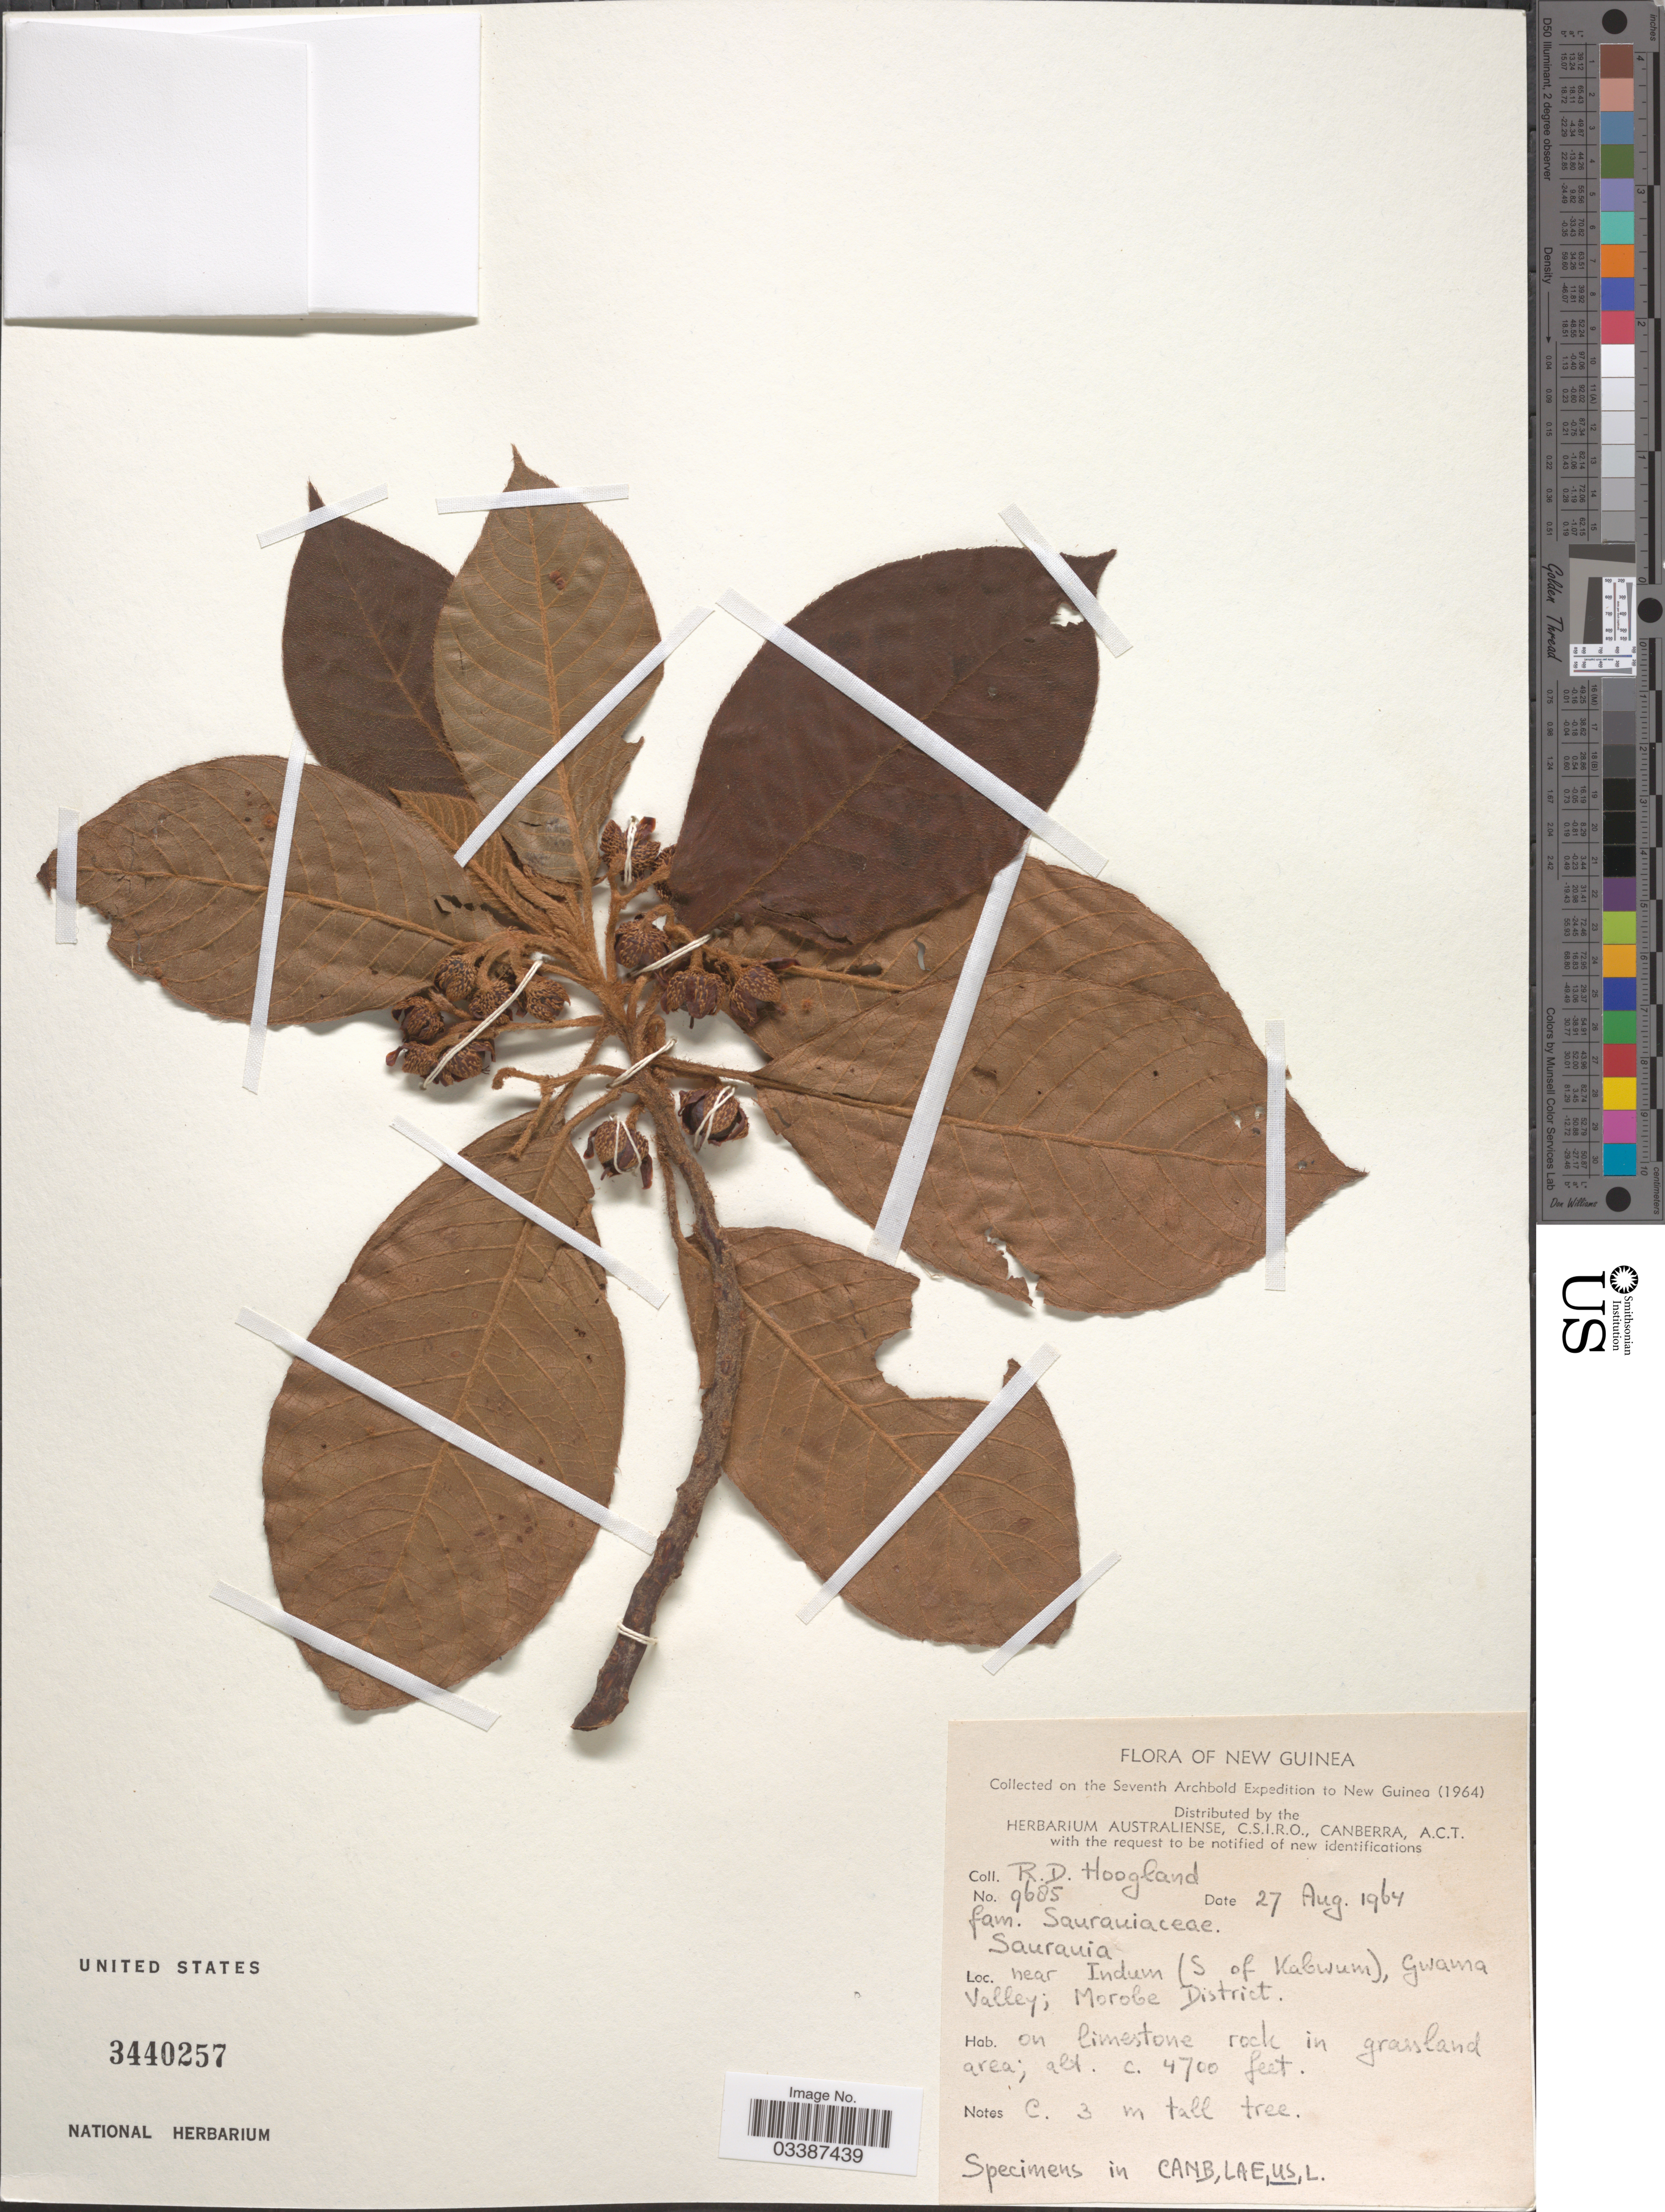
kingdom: Plantae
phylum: Tracheophyta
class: Magnoliopsida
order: Ericales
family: Actinidiaceae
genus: Saurauia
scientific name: Saurauia sp.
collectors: R. D. Hoogland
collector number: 9685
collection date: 1964-08-27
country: Papua New Guinea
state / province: Morobe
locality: New Guinea. Near Indun (S of Kabwum), Gwama Valley; Morobe District. On limestone rock in grassland area.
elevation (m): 1433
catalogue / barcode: US 3440257